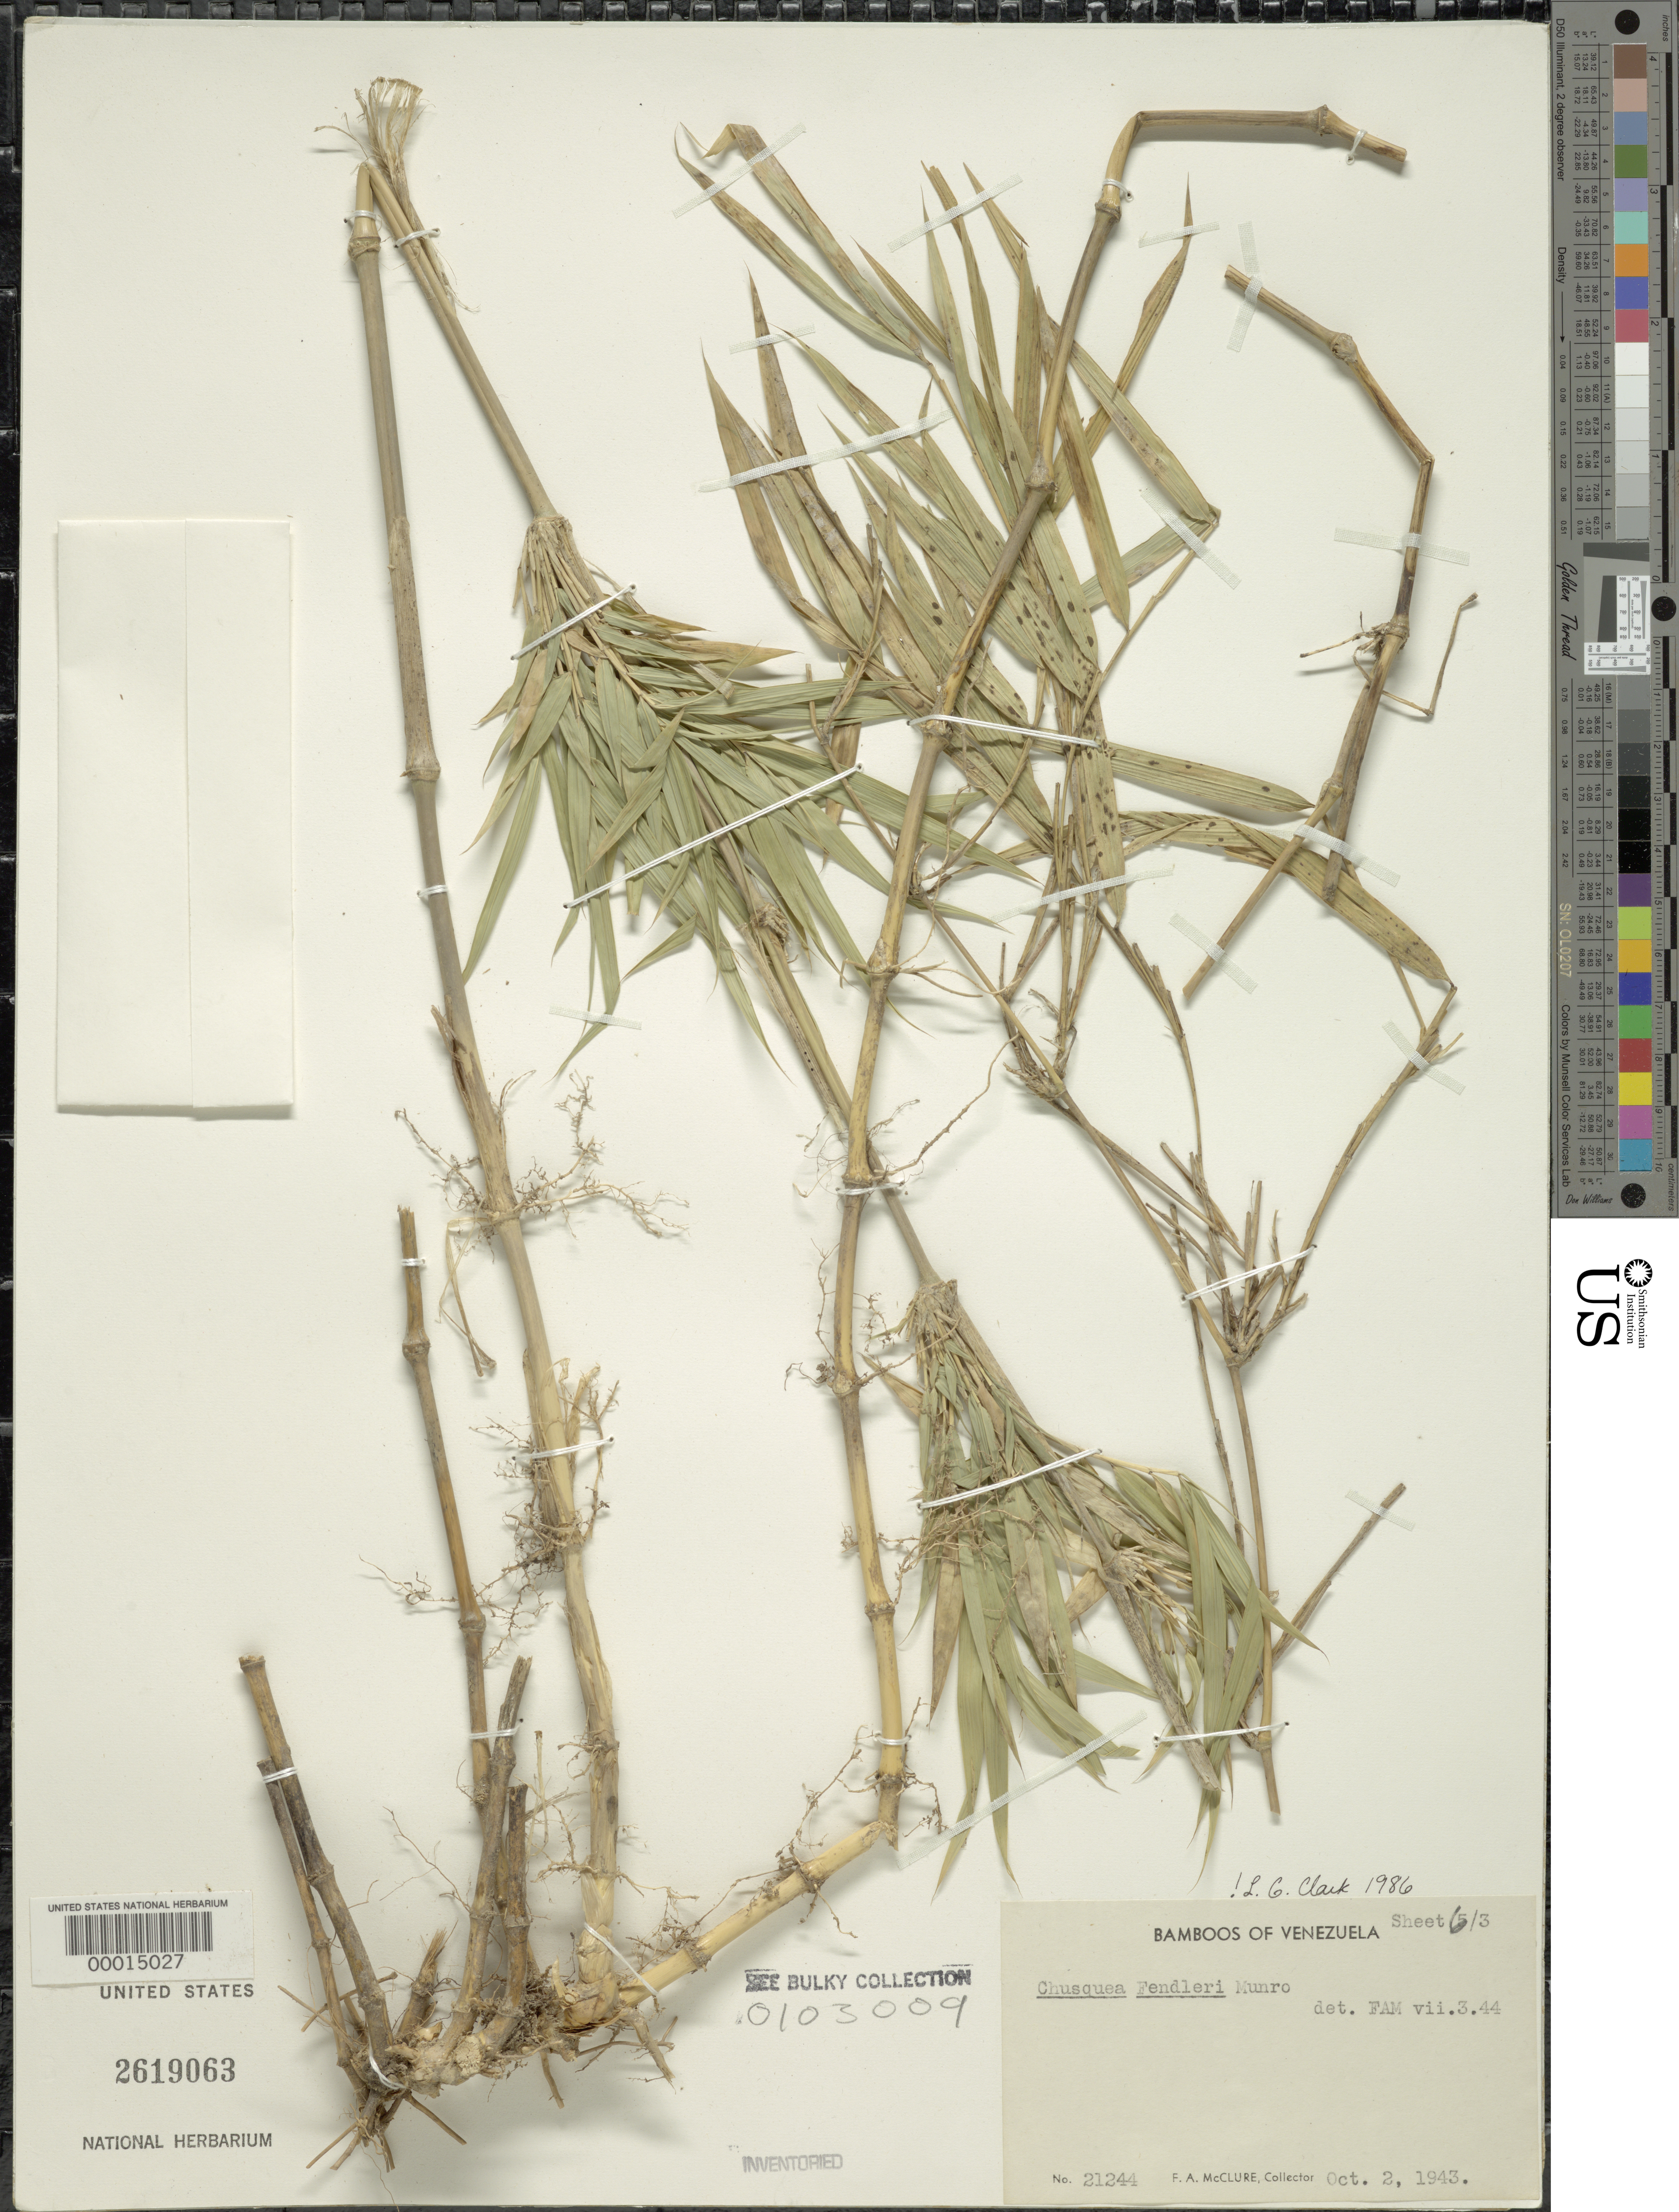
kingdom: Plantae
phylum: Tracheophyta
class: Liliopsida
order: Poales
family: Poaceae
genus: Chusquea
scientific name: Chusquea fendleri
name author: Munro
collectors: F. A. McClure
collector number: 21244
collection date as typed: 02 Oct 1943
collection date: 1943-10-02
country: Venezuela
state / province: Miranda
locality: El avila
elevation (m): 1800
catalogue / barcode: US 2619063